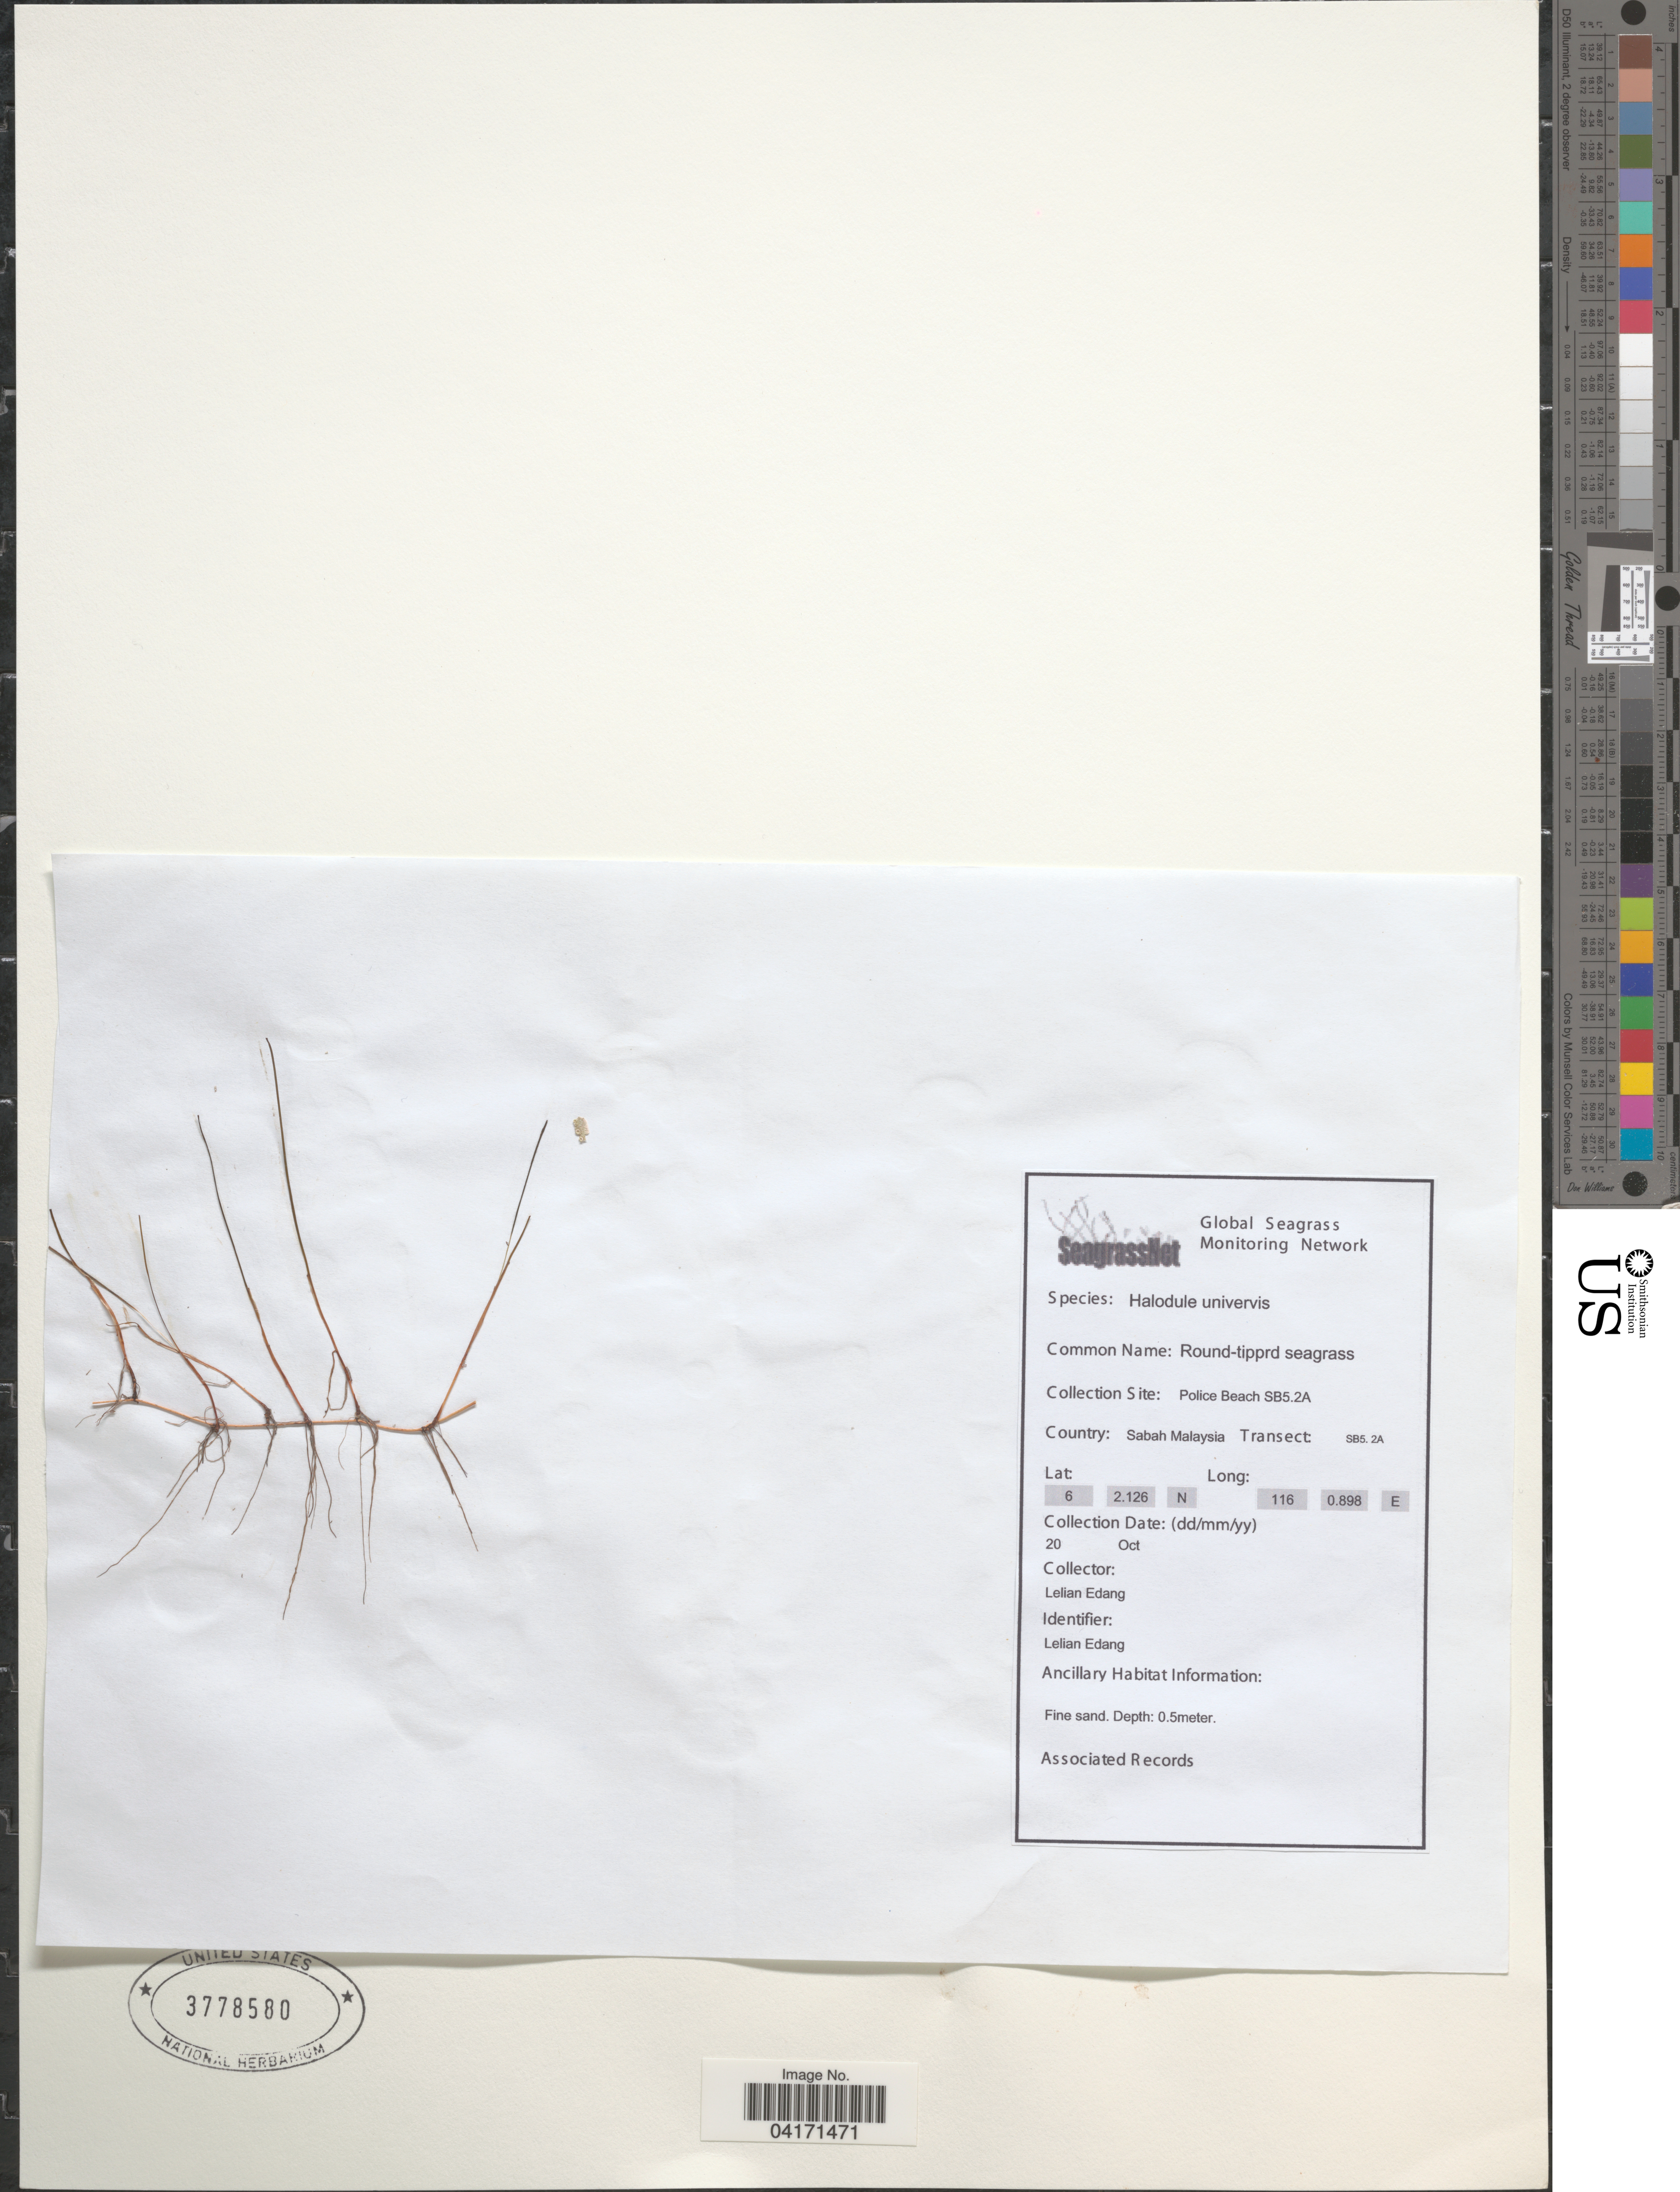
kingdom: Plantae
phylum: Tracheophyta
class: Liliopsida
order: Alismatales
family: Cymodoceaceae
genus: Halodule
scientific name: Halodule uninervis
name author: (Forssk.) Asch.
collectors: L. Edang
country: Malaysia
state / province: Sabah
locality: Police Beach SB5.2A. Transect: SB5. 2A.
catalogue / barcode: US 3778580